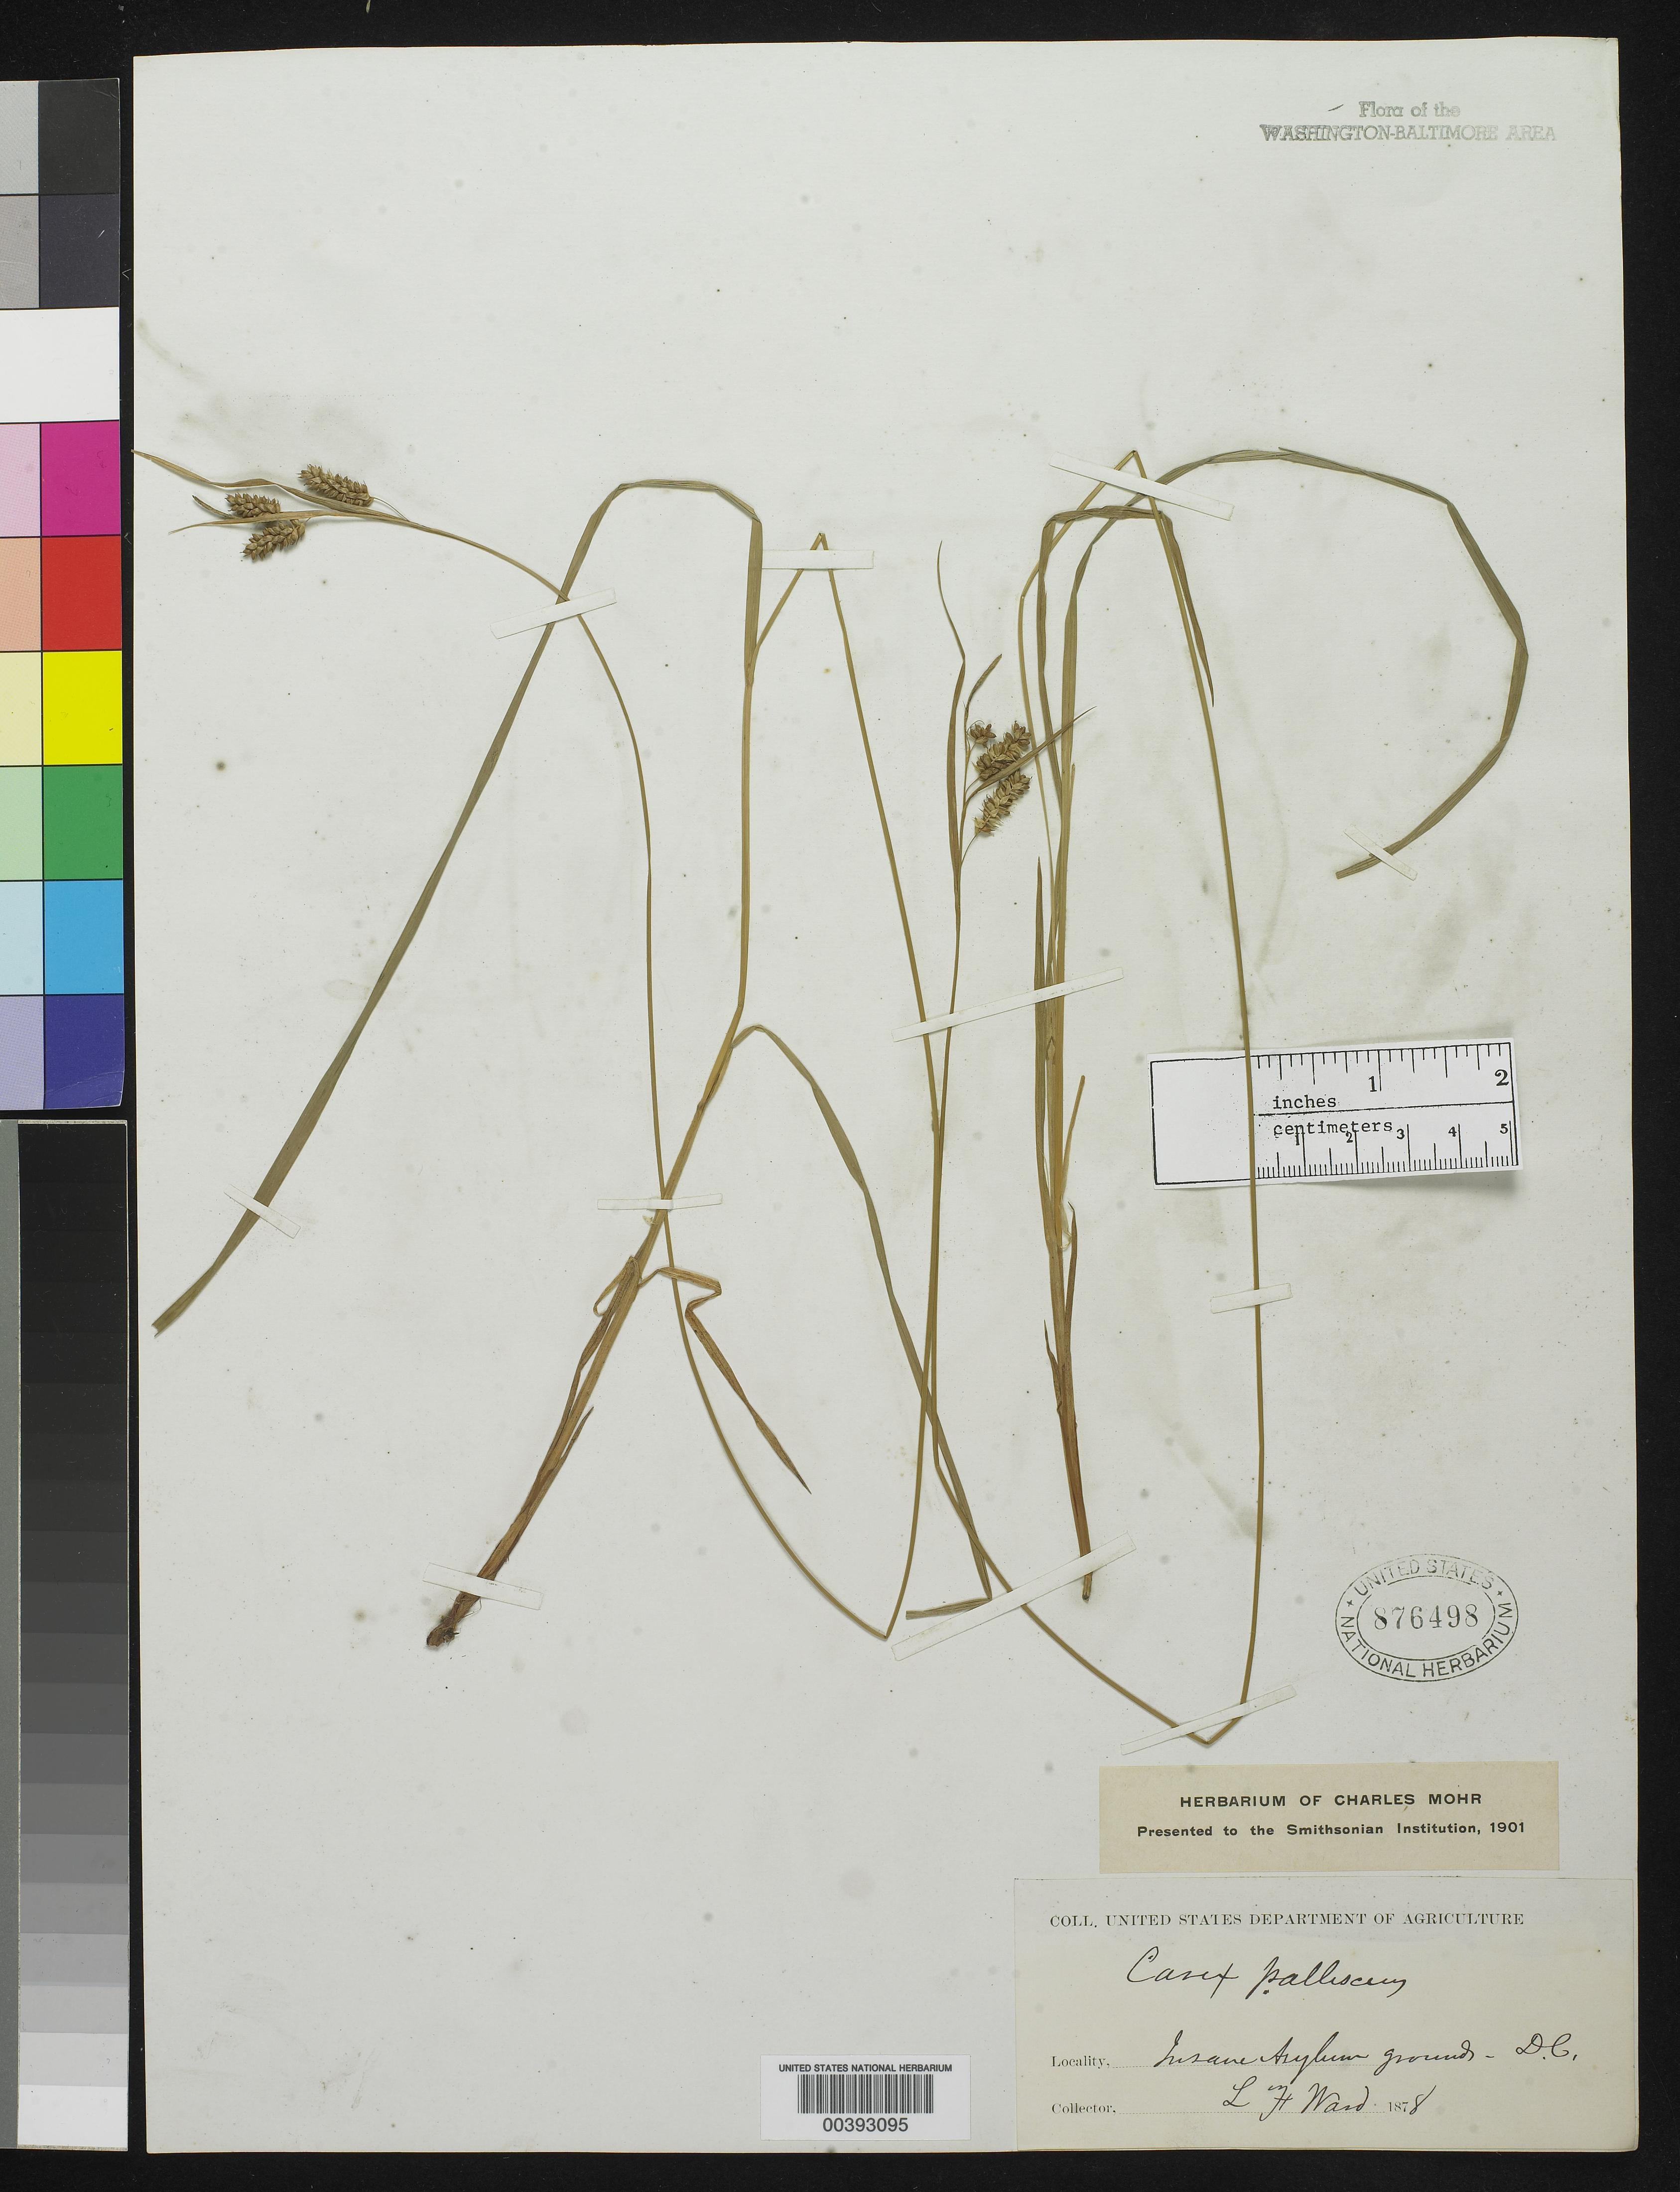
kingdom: Plantae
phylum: Tracheophyta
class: Liliopsida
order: Poales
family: Cyperaceae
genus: Carex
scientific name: Carex pallescens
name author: L.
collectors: L. F. Ward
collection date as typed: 1878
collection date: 1878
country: United States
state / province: District of Columbia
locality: Insane Asylum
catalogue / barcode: US 876498